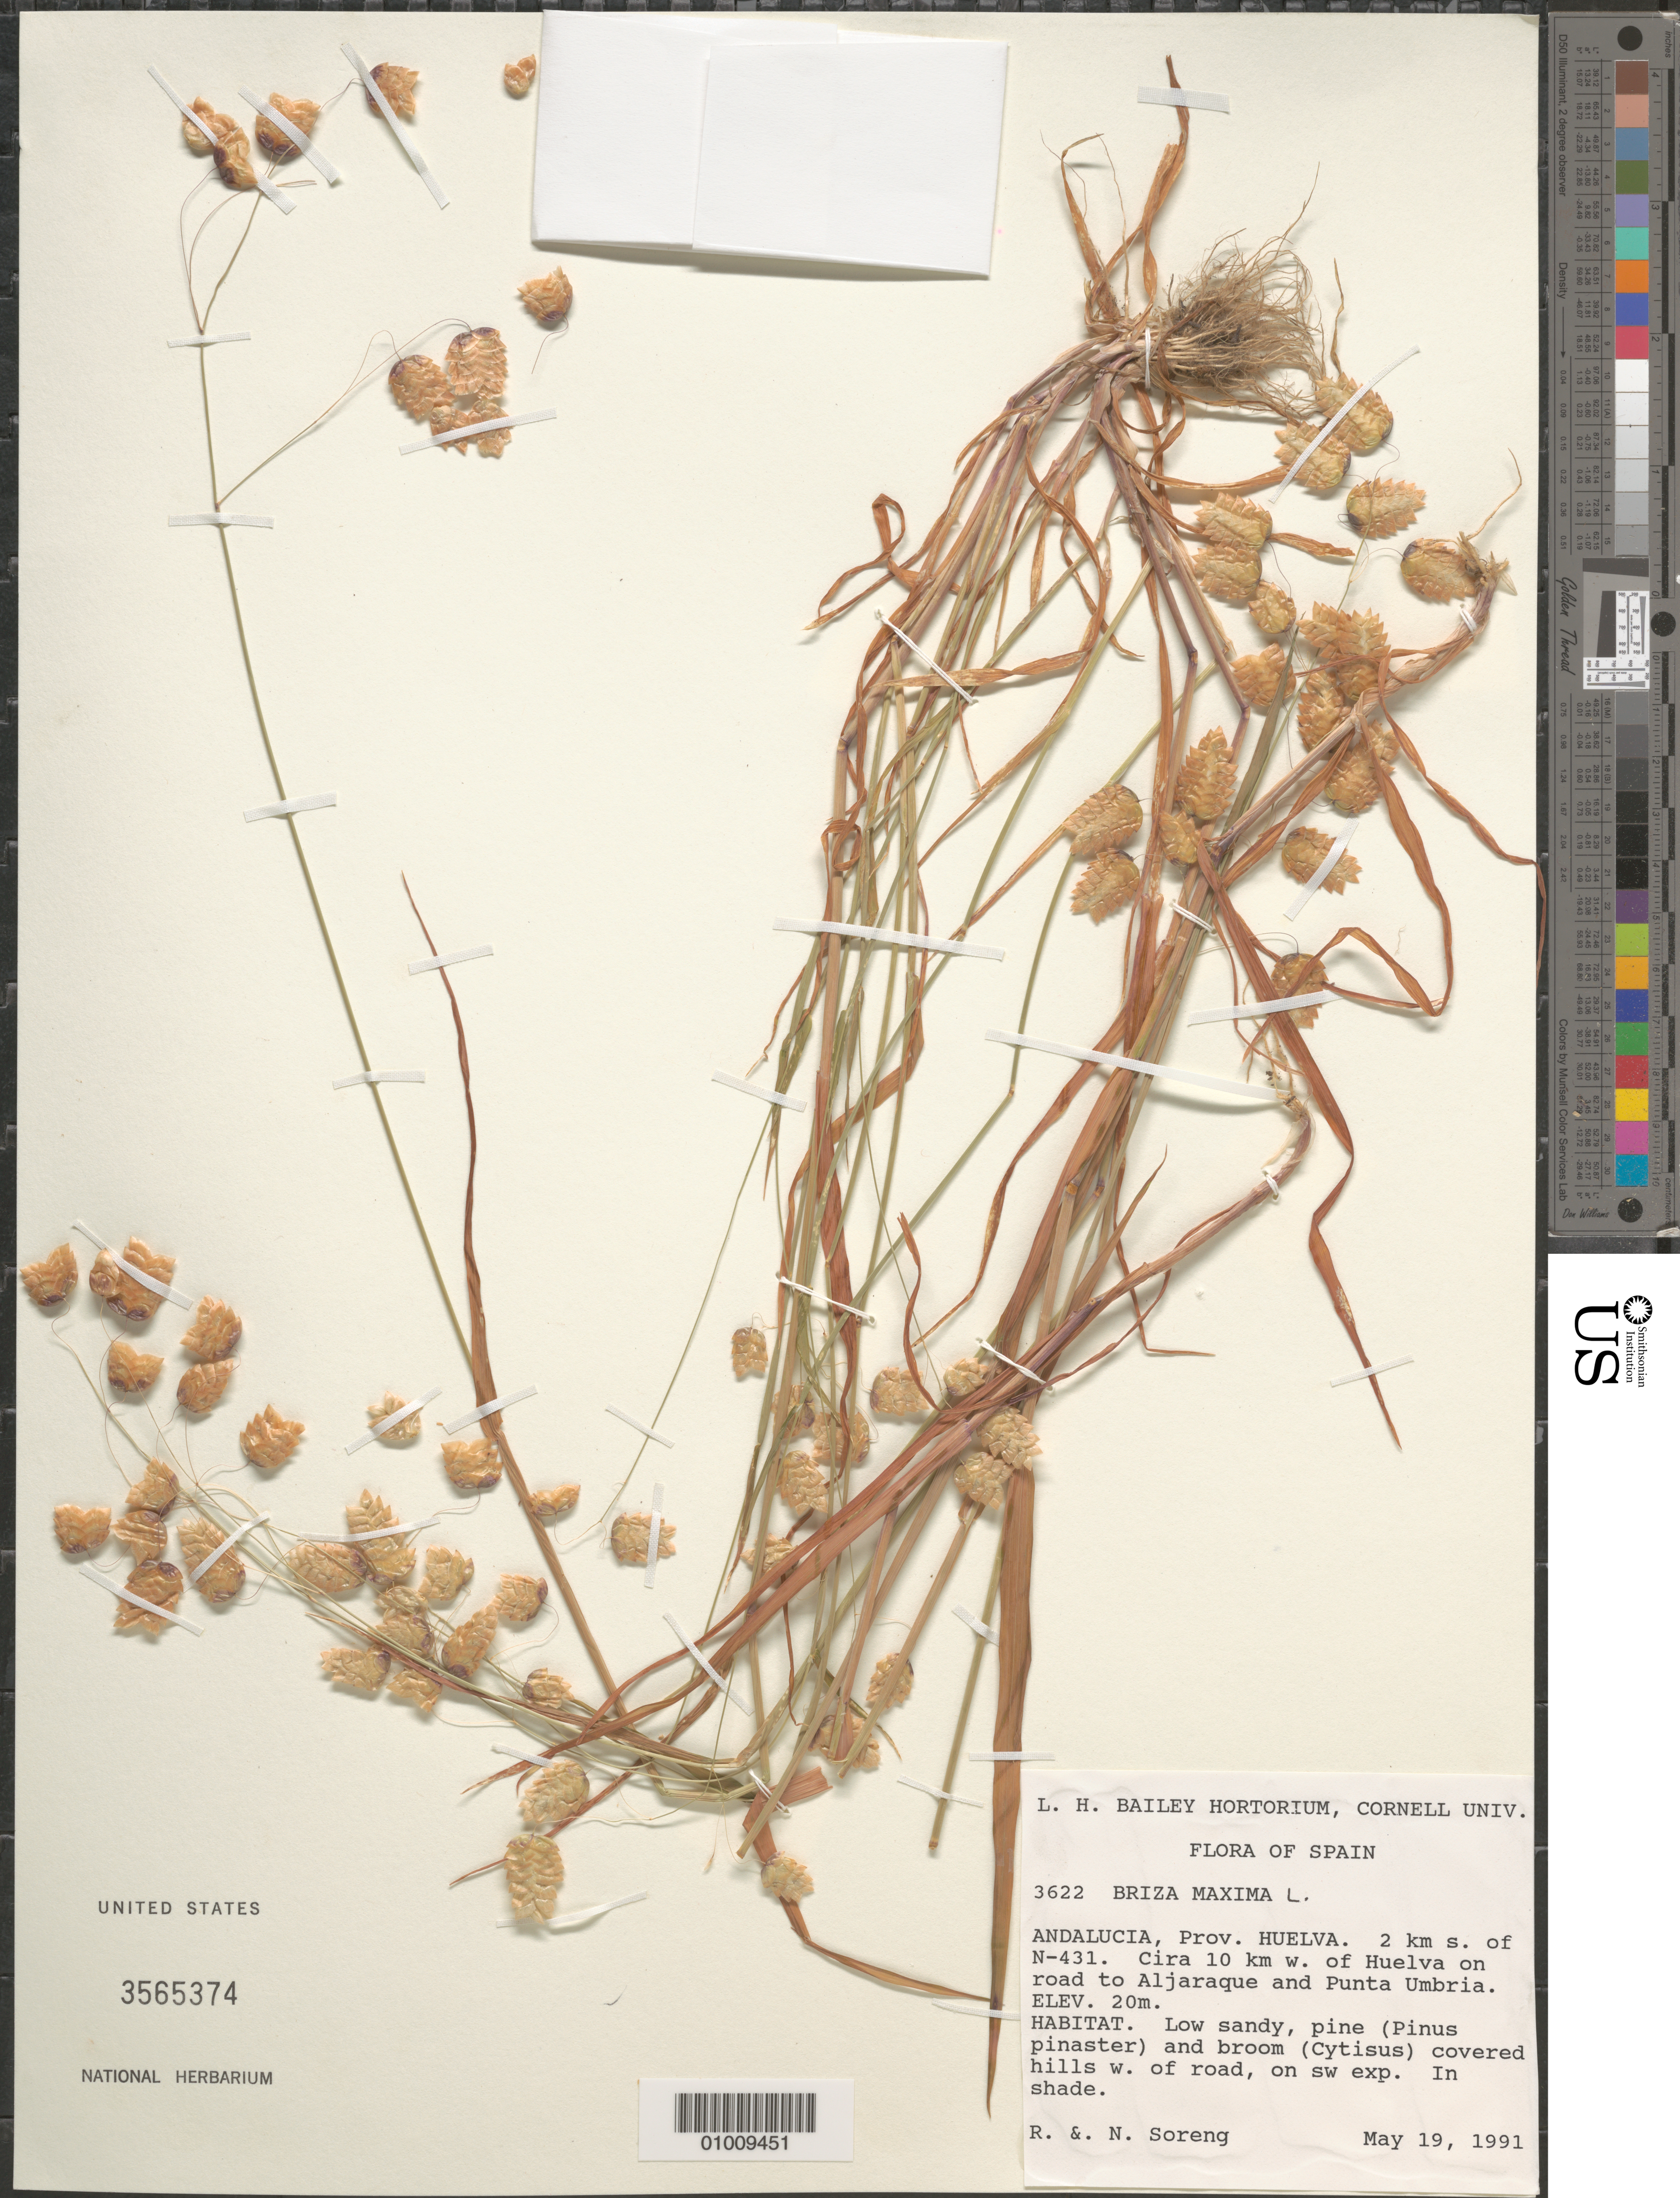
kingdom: Plantae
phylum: Tracheophyta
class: Liliopsida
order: Poales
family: Poaceae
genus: Briza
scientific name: Briza maxima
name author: L.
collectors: R. J. Soreng & N. L. Soreng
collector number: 3622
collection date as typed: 19 May 1991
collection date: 1991-05-19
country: Spain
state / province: Andalucia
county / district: Huelva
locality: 2 km S of N-431. Cira 10 km W of Huelva on road to Aljaraque and Punta Umbria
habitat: Low sandy, pine (Pinus pinaster) and broom (Cytisus) covered hills w. of road, on sw exp. In shade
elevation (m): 20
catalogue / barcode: US 3565374